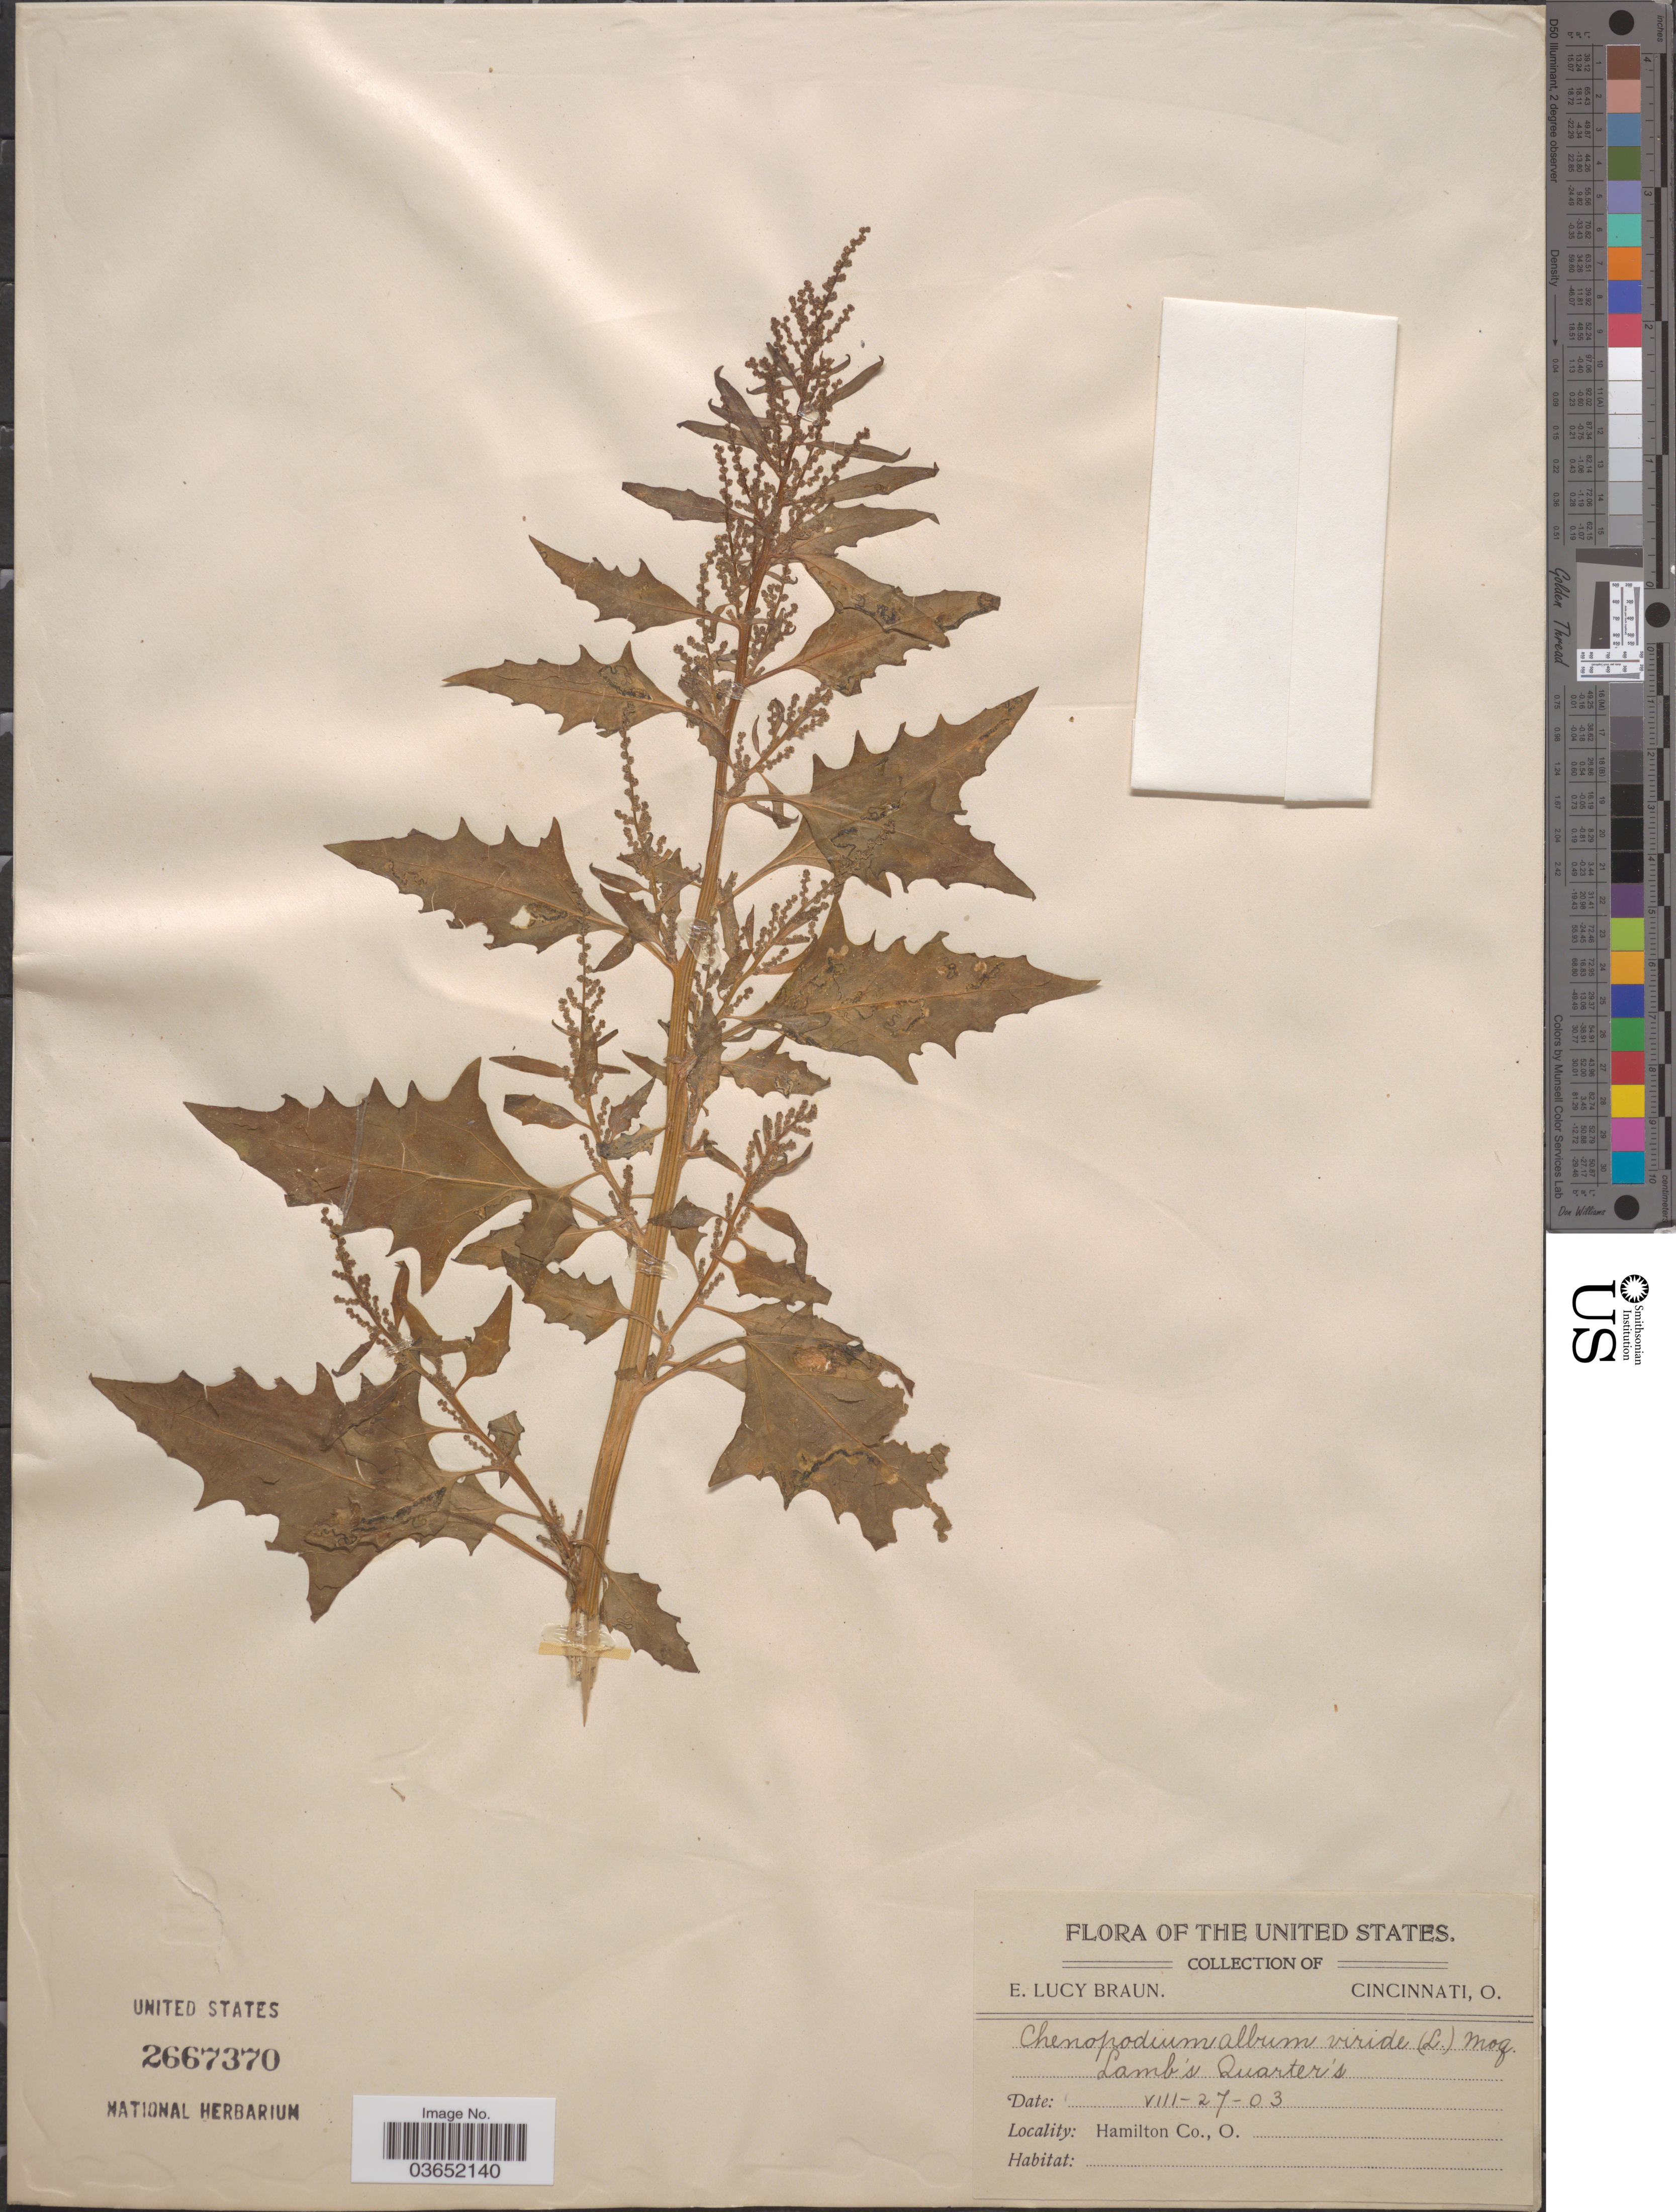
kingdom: Plantae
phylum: Tracheophyta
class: Magnoliopsida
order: Caryophyllales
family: Amaranthaceae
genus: Chenopodium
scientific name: Chenopodium album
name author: L.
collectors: E. L. Braun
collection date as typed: Transcribed d/m/y: 27/8/3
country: United States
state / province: Ohio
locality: Hamilton Co.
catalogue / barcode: US 2667370